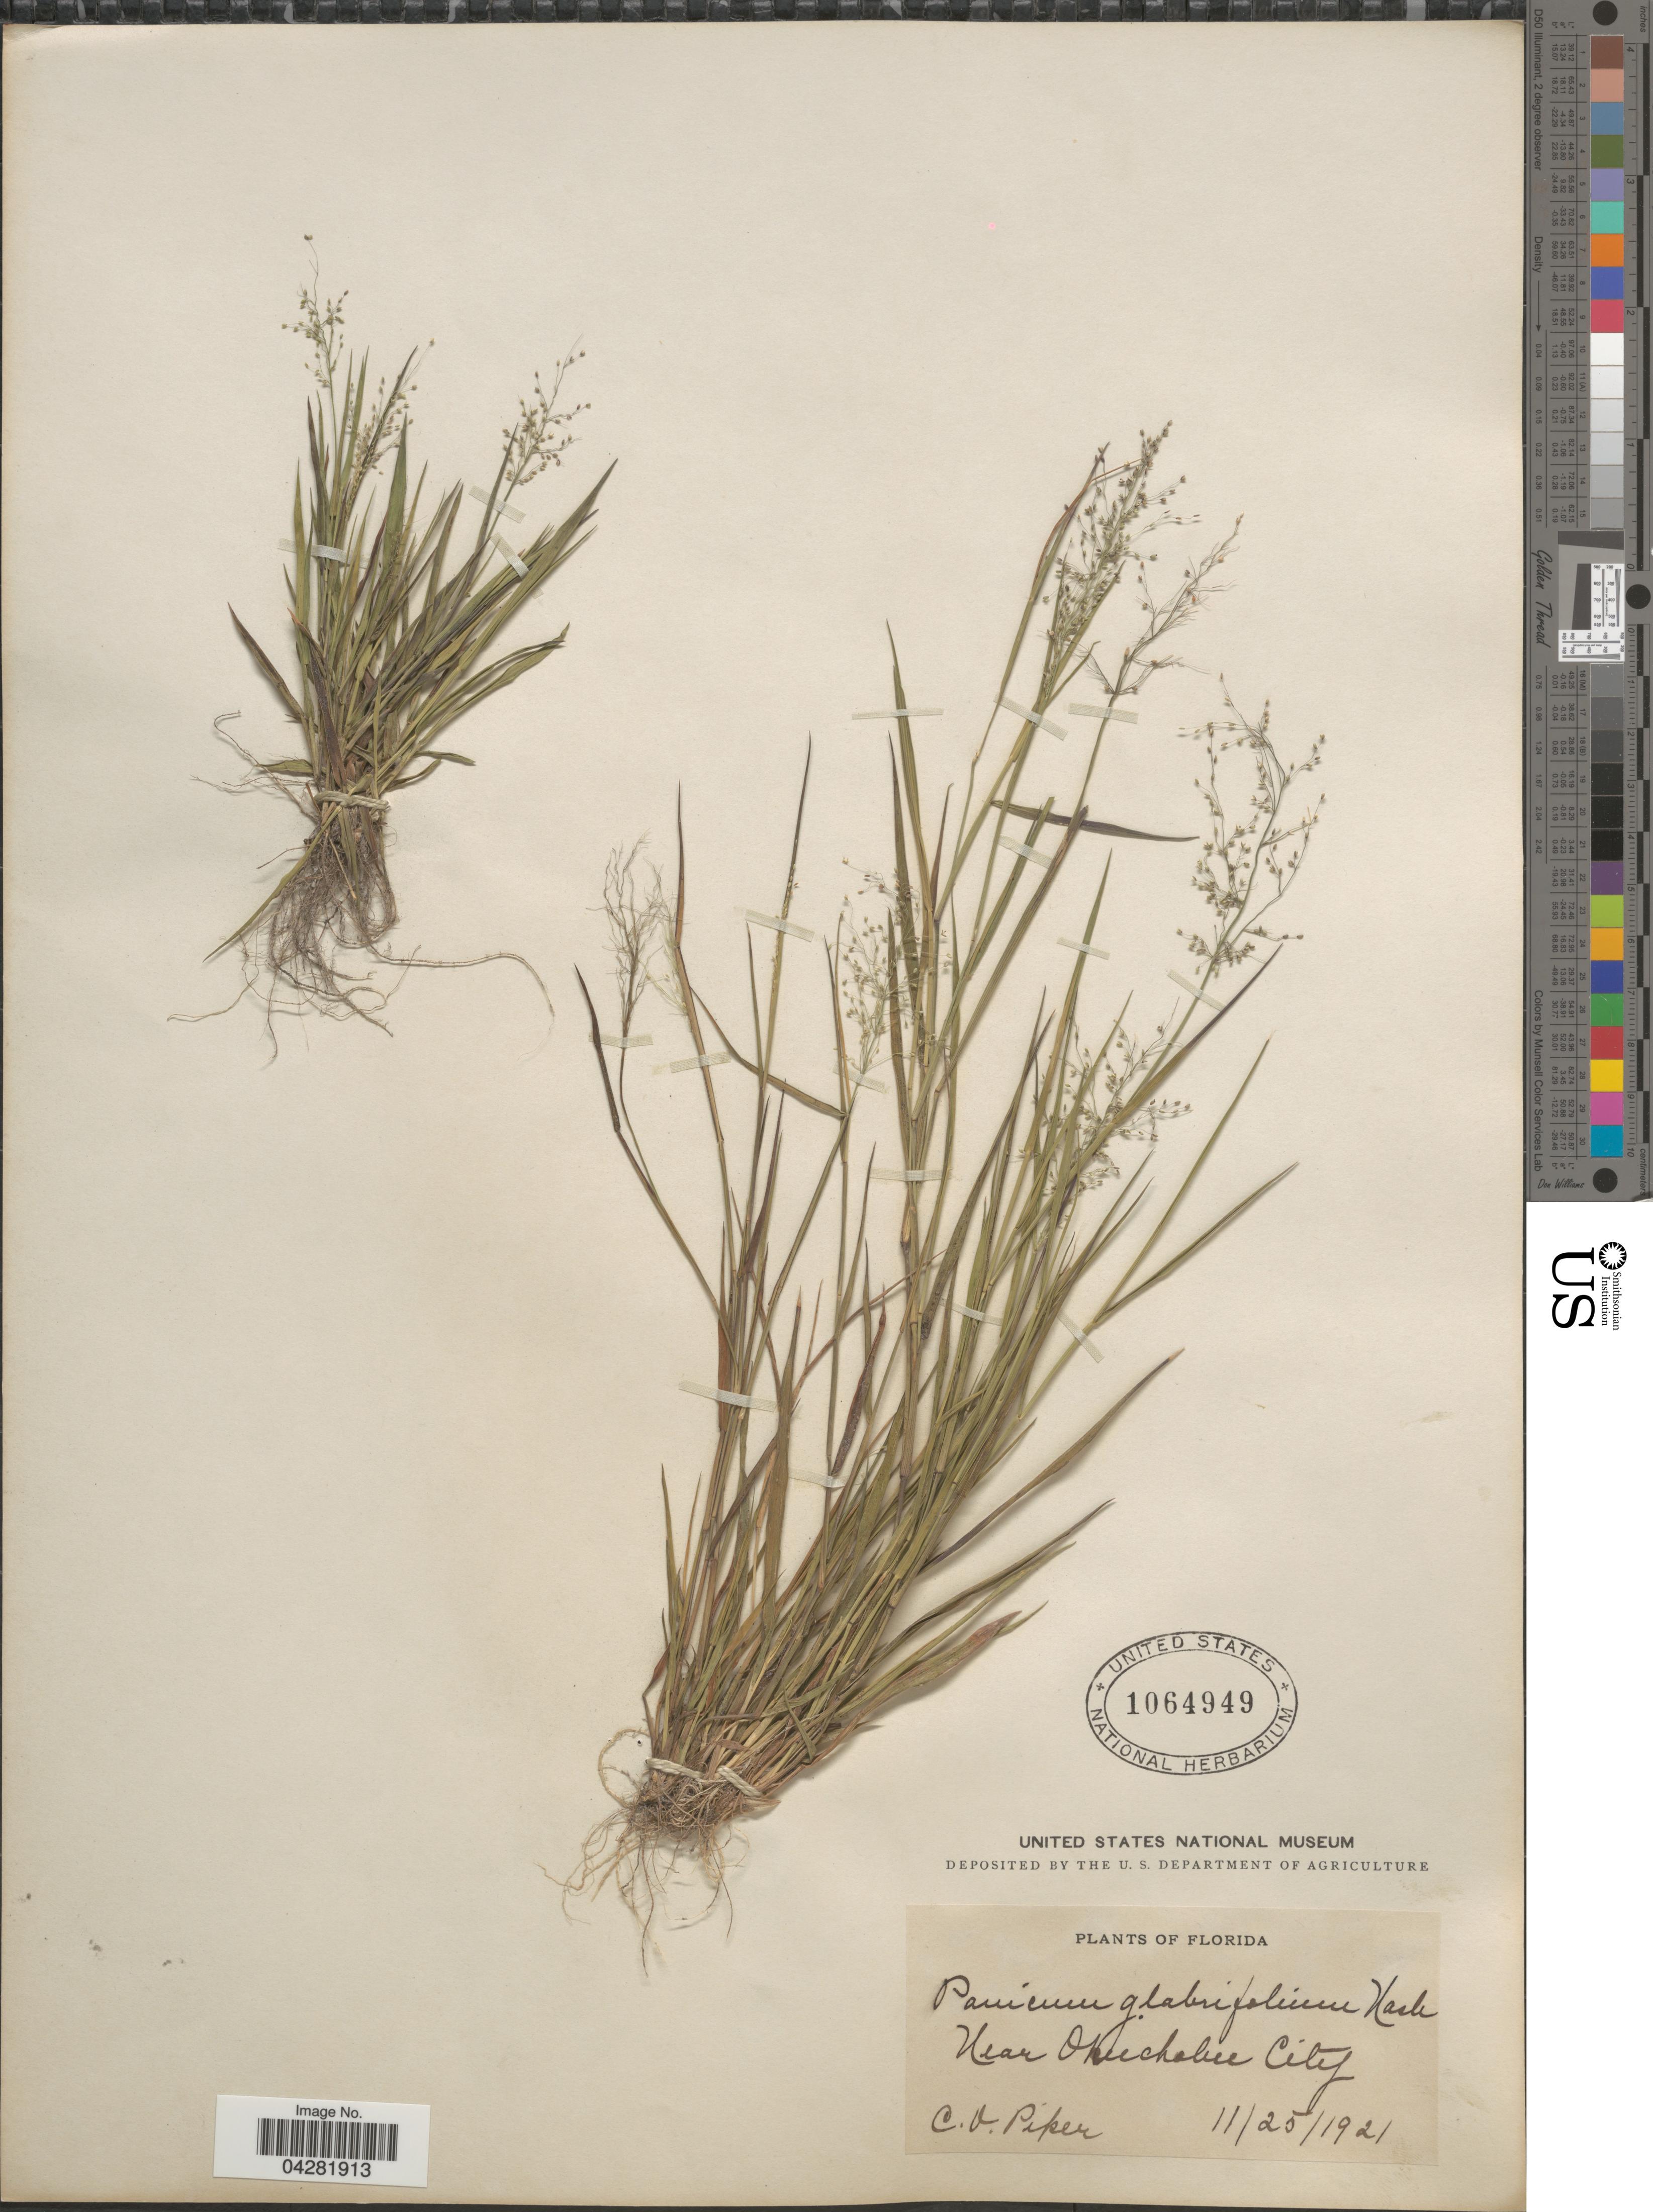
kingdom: Plantae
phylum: Tracheophyta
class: Liliopsida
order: Poales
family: Poaceae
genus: Dichanthelium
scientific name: Dichanthelium ensifolium var. ensifolium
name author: (Baldwin ex Elliot) Gould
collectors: C. V. Piper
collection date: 1921-11-25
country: United States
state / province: Florida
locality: Near Okeechobee City.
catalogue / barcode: US 1064949